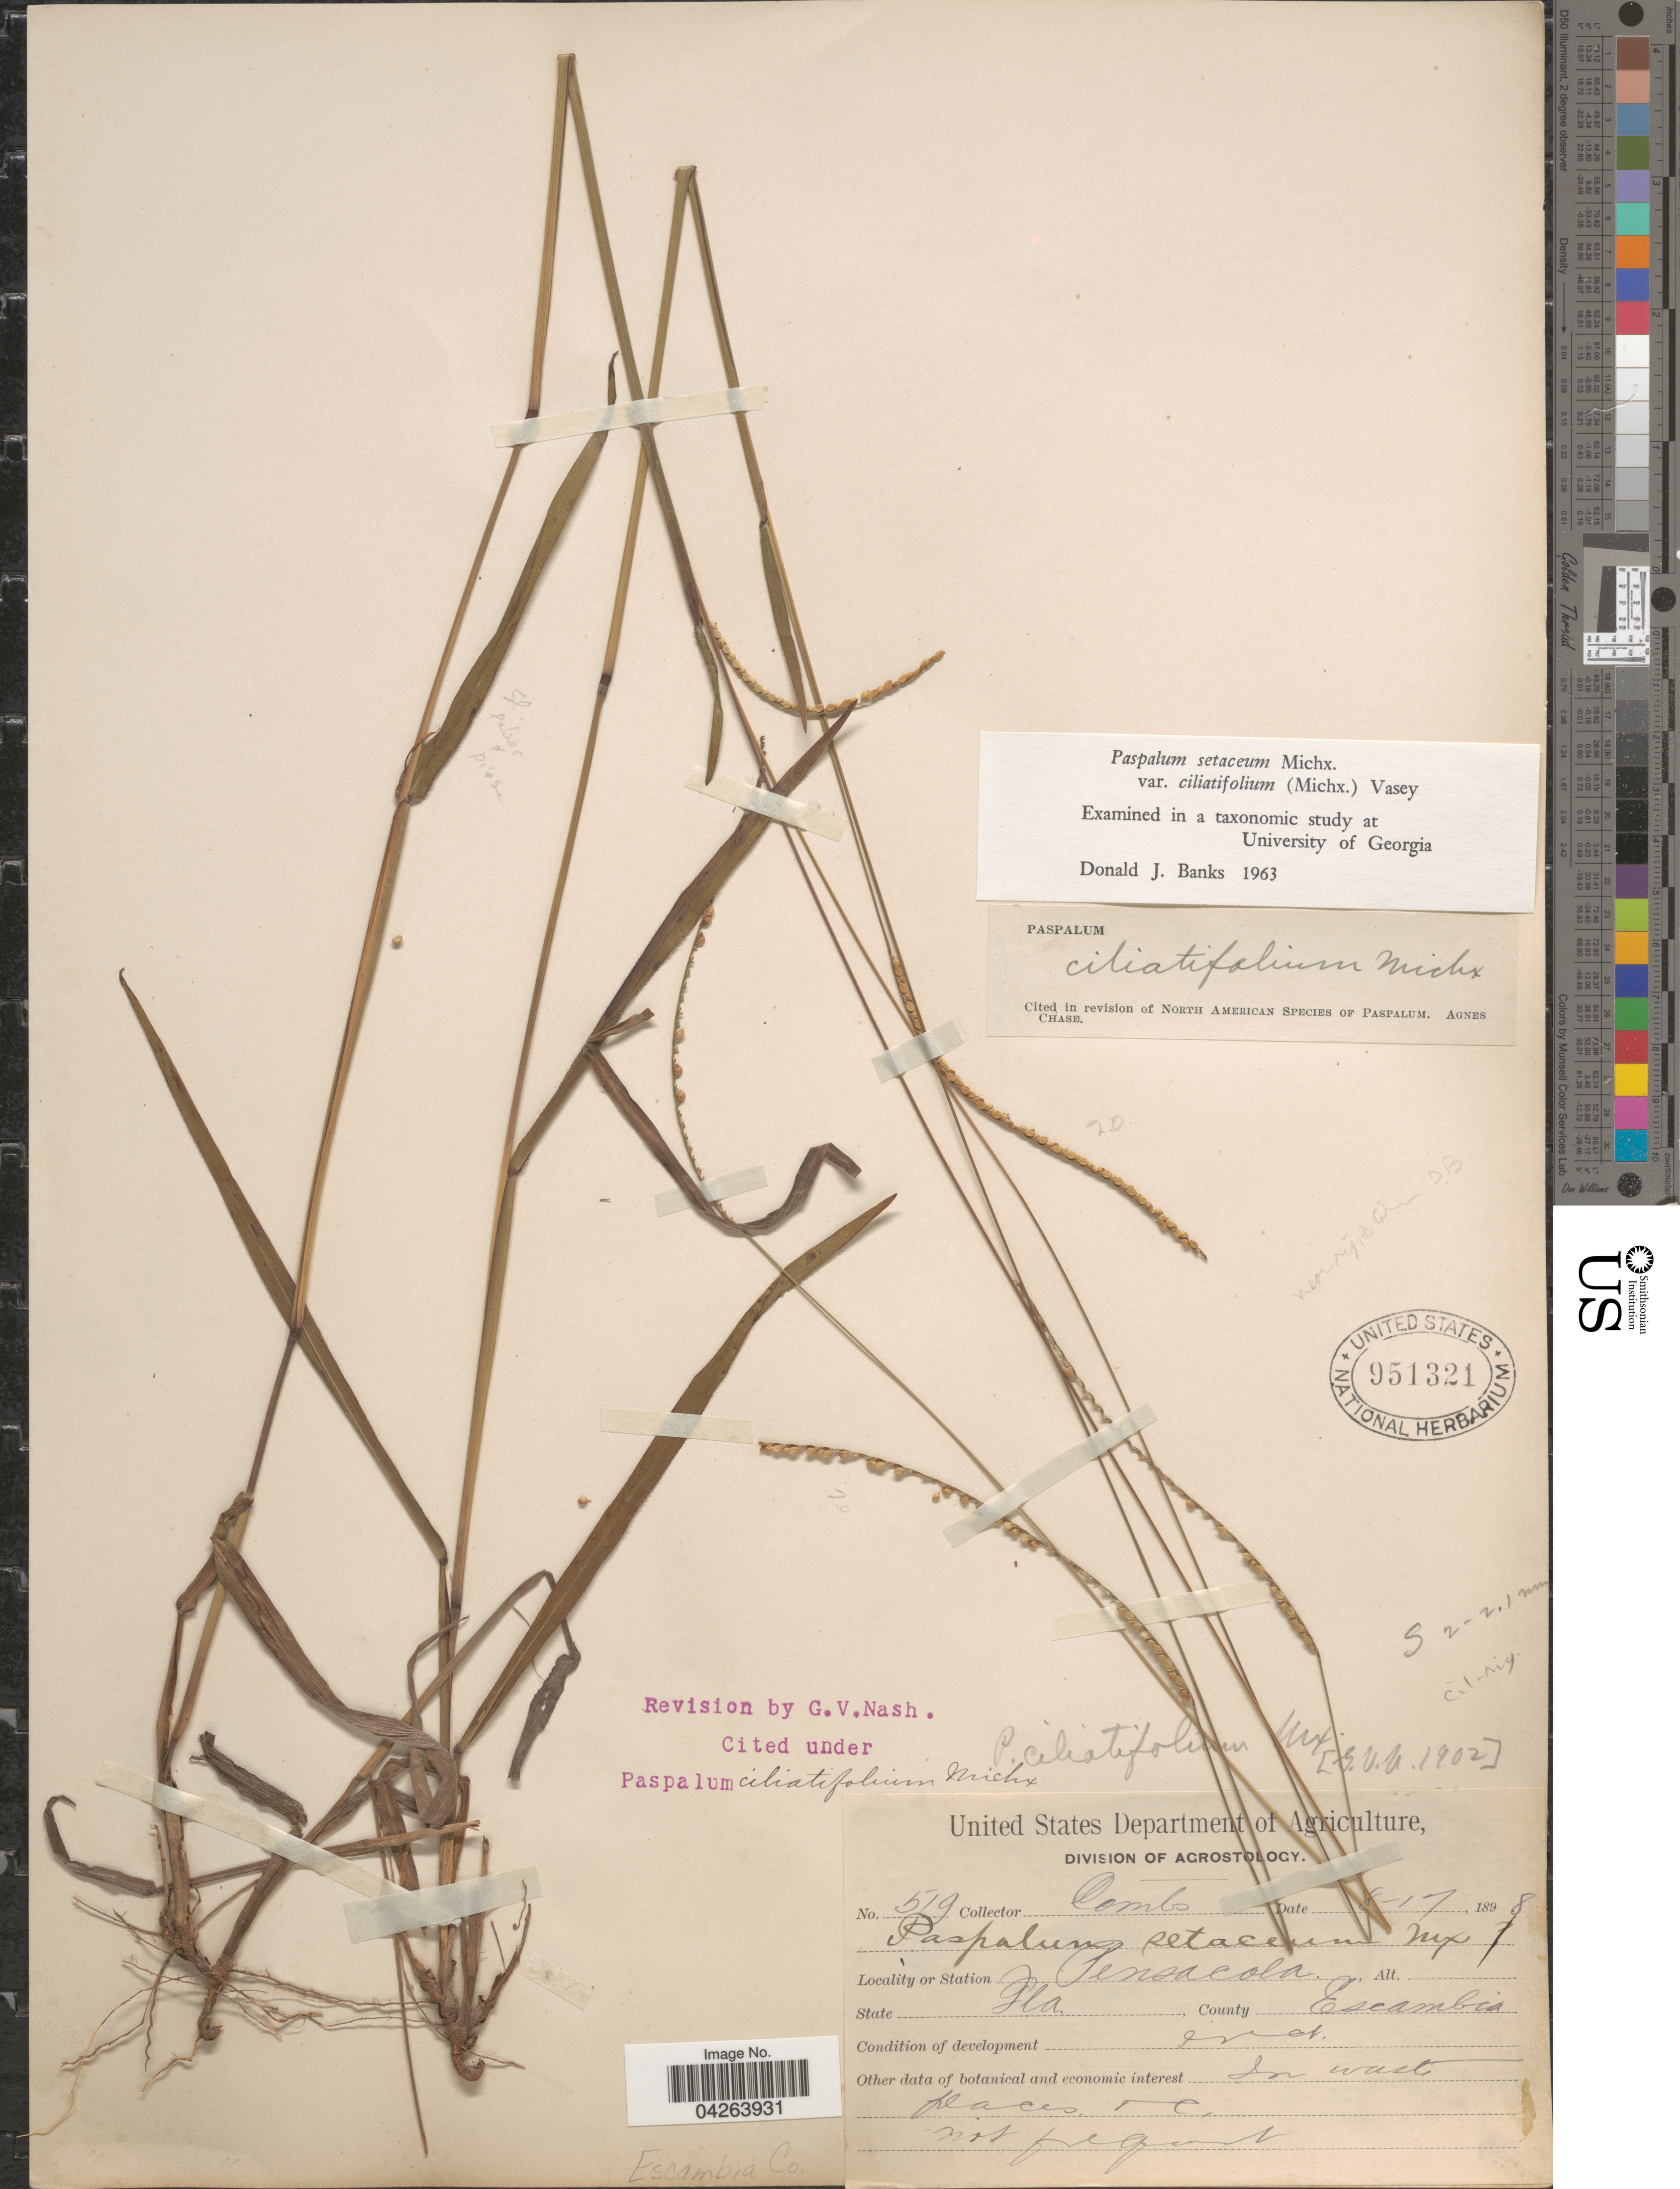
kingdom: Plantae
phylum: Tracheophyta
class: Liliopsida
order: Poales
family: Poaceae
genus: Paspalum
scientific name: Paspalum setaceum var. ciliatifolium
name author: (Michx.) Vasey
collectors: -. Combs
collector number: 519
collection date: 1898-08-17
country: United States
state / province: Florida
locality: Pensacola. County Escambia. Escambia Co.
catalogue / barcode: US 951321